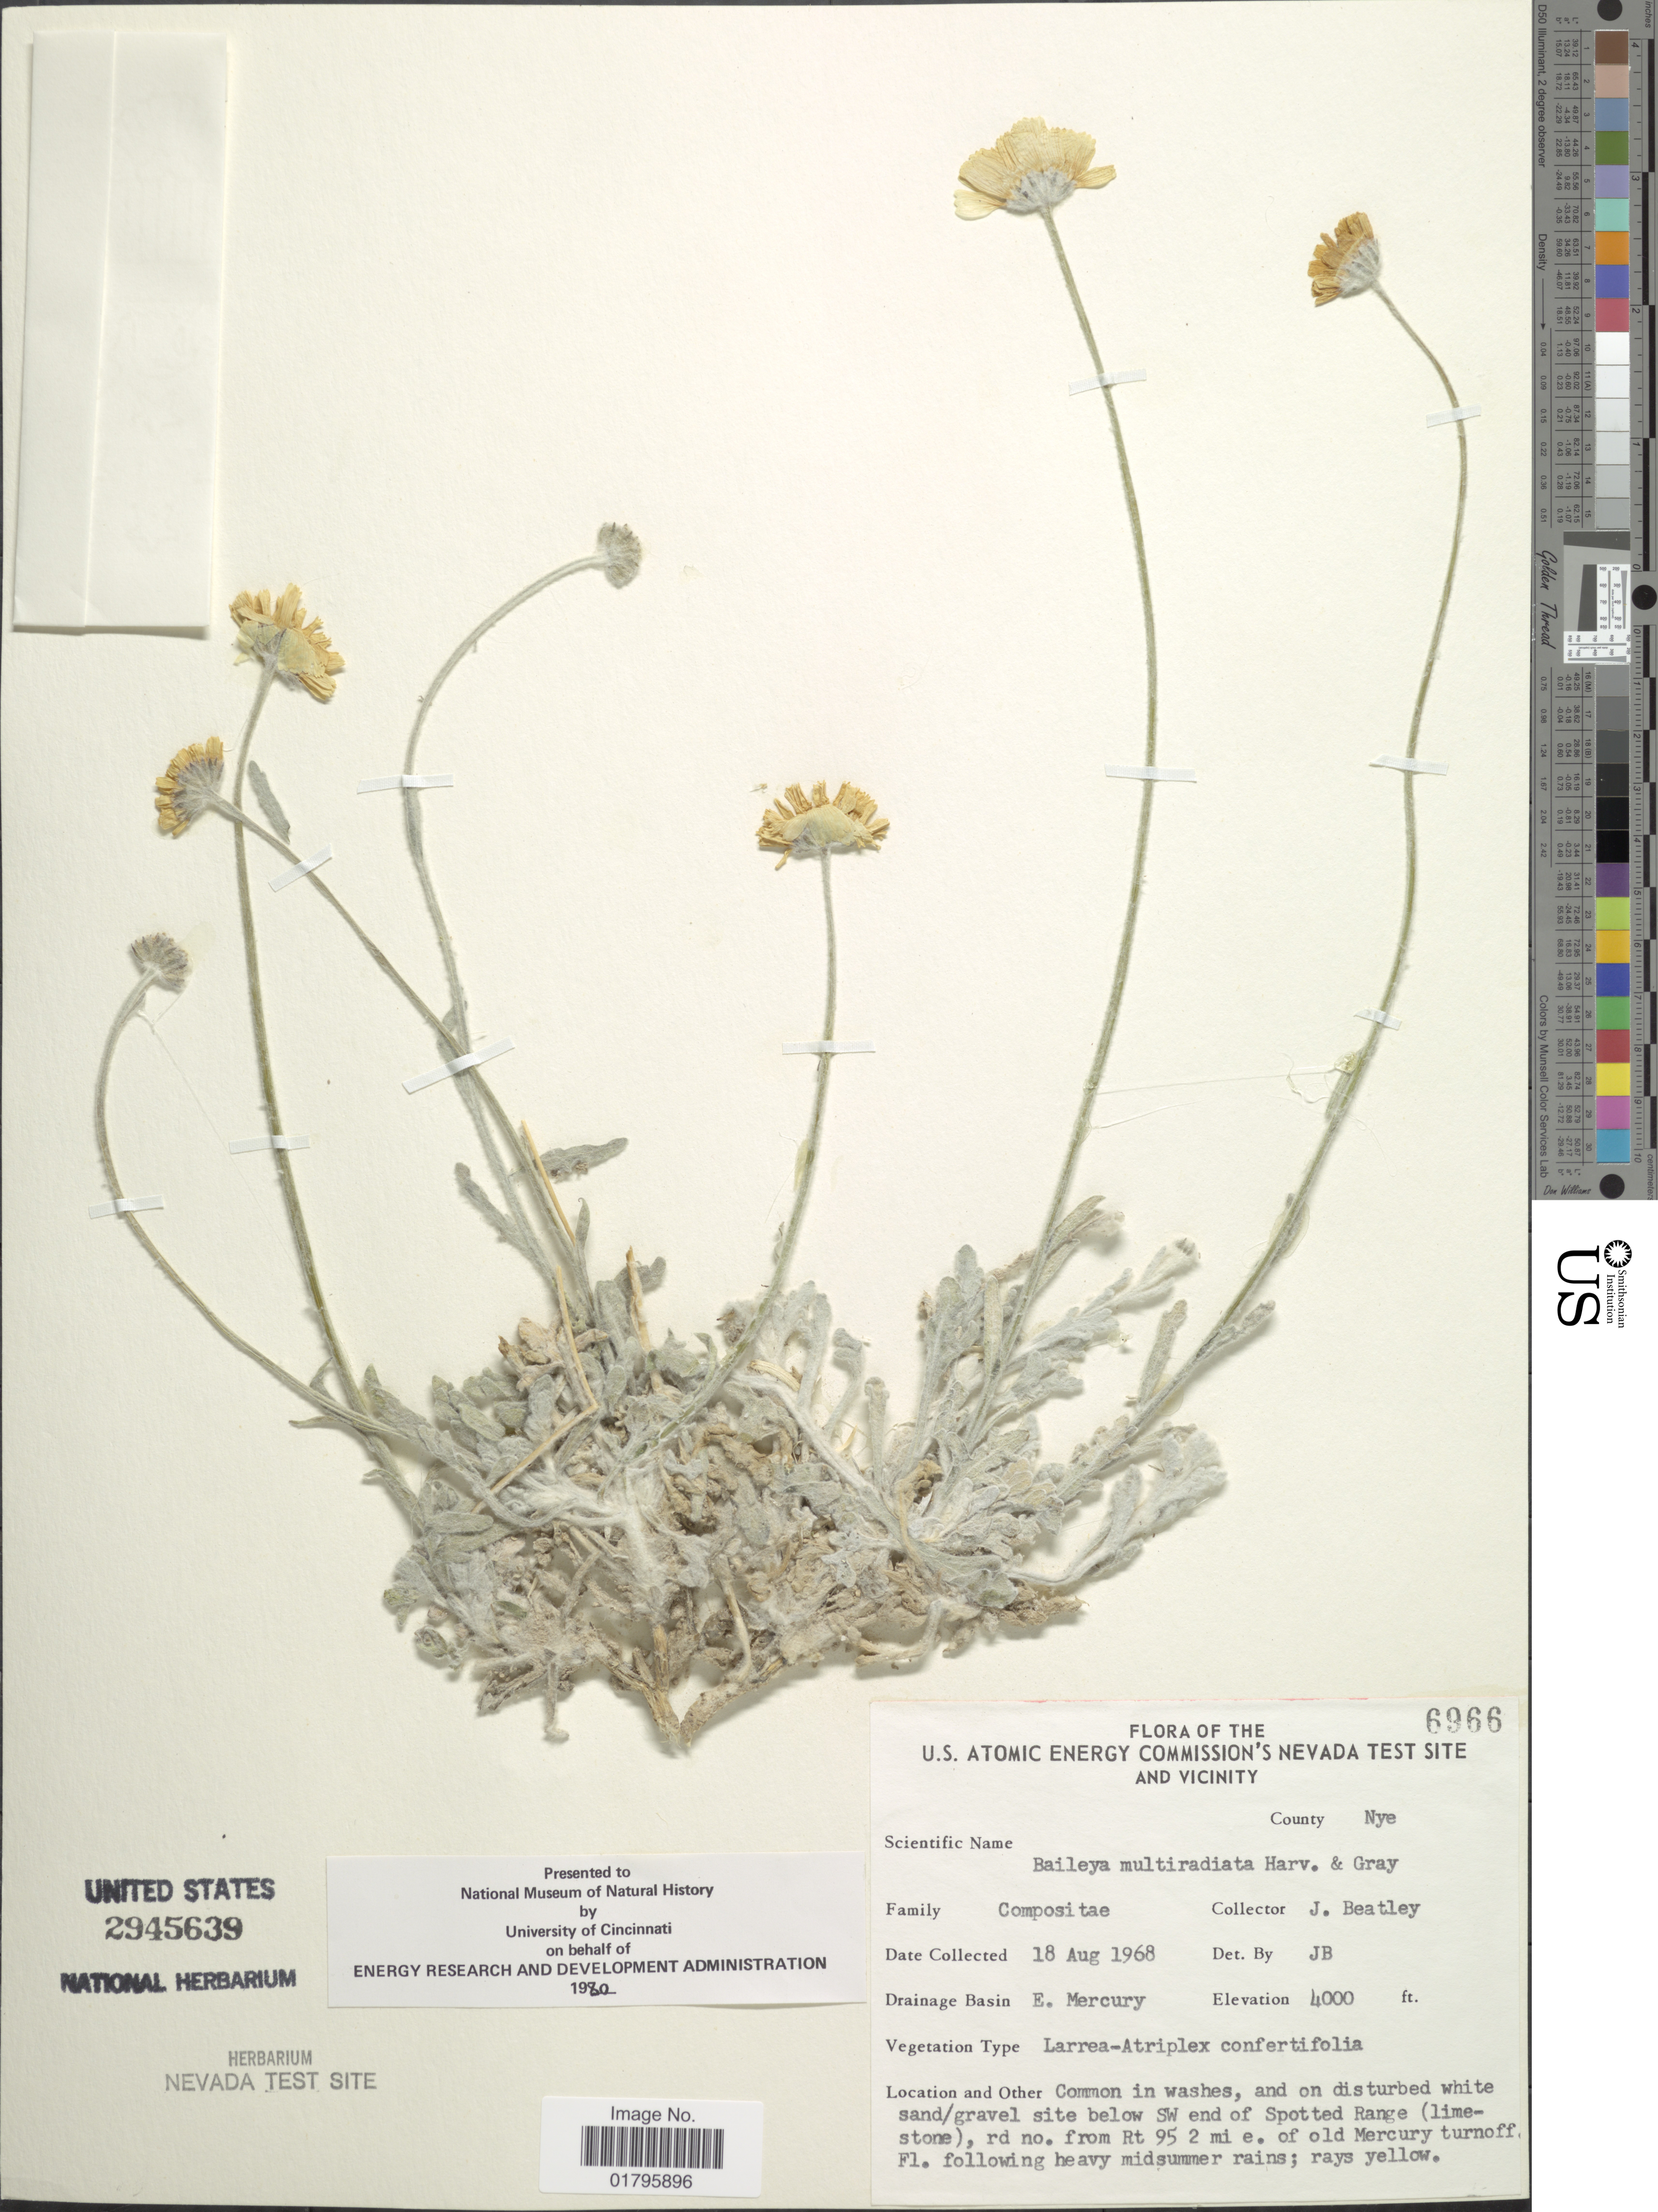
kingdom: Plantae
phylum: Tracheophyta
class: Magnoliopsida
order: Asterales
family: Asteraceae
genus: Baileya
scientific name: Baileya multiradiata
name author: Harv. & A. Gray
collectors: J. C. Beatley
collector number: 6966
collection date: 1968-08-18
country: United States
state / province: Nevada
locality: U.S. Atomic Energy Commission's Nevada Test site and Vicinity, E. Mercury. disturbed white sand /gravel site below SW end of Spotted Range (limestone), rd no. from Rt 95 2 mi. e of old Mercury turnoff. County: Nye.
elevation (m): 1219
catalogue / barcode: US 2945639